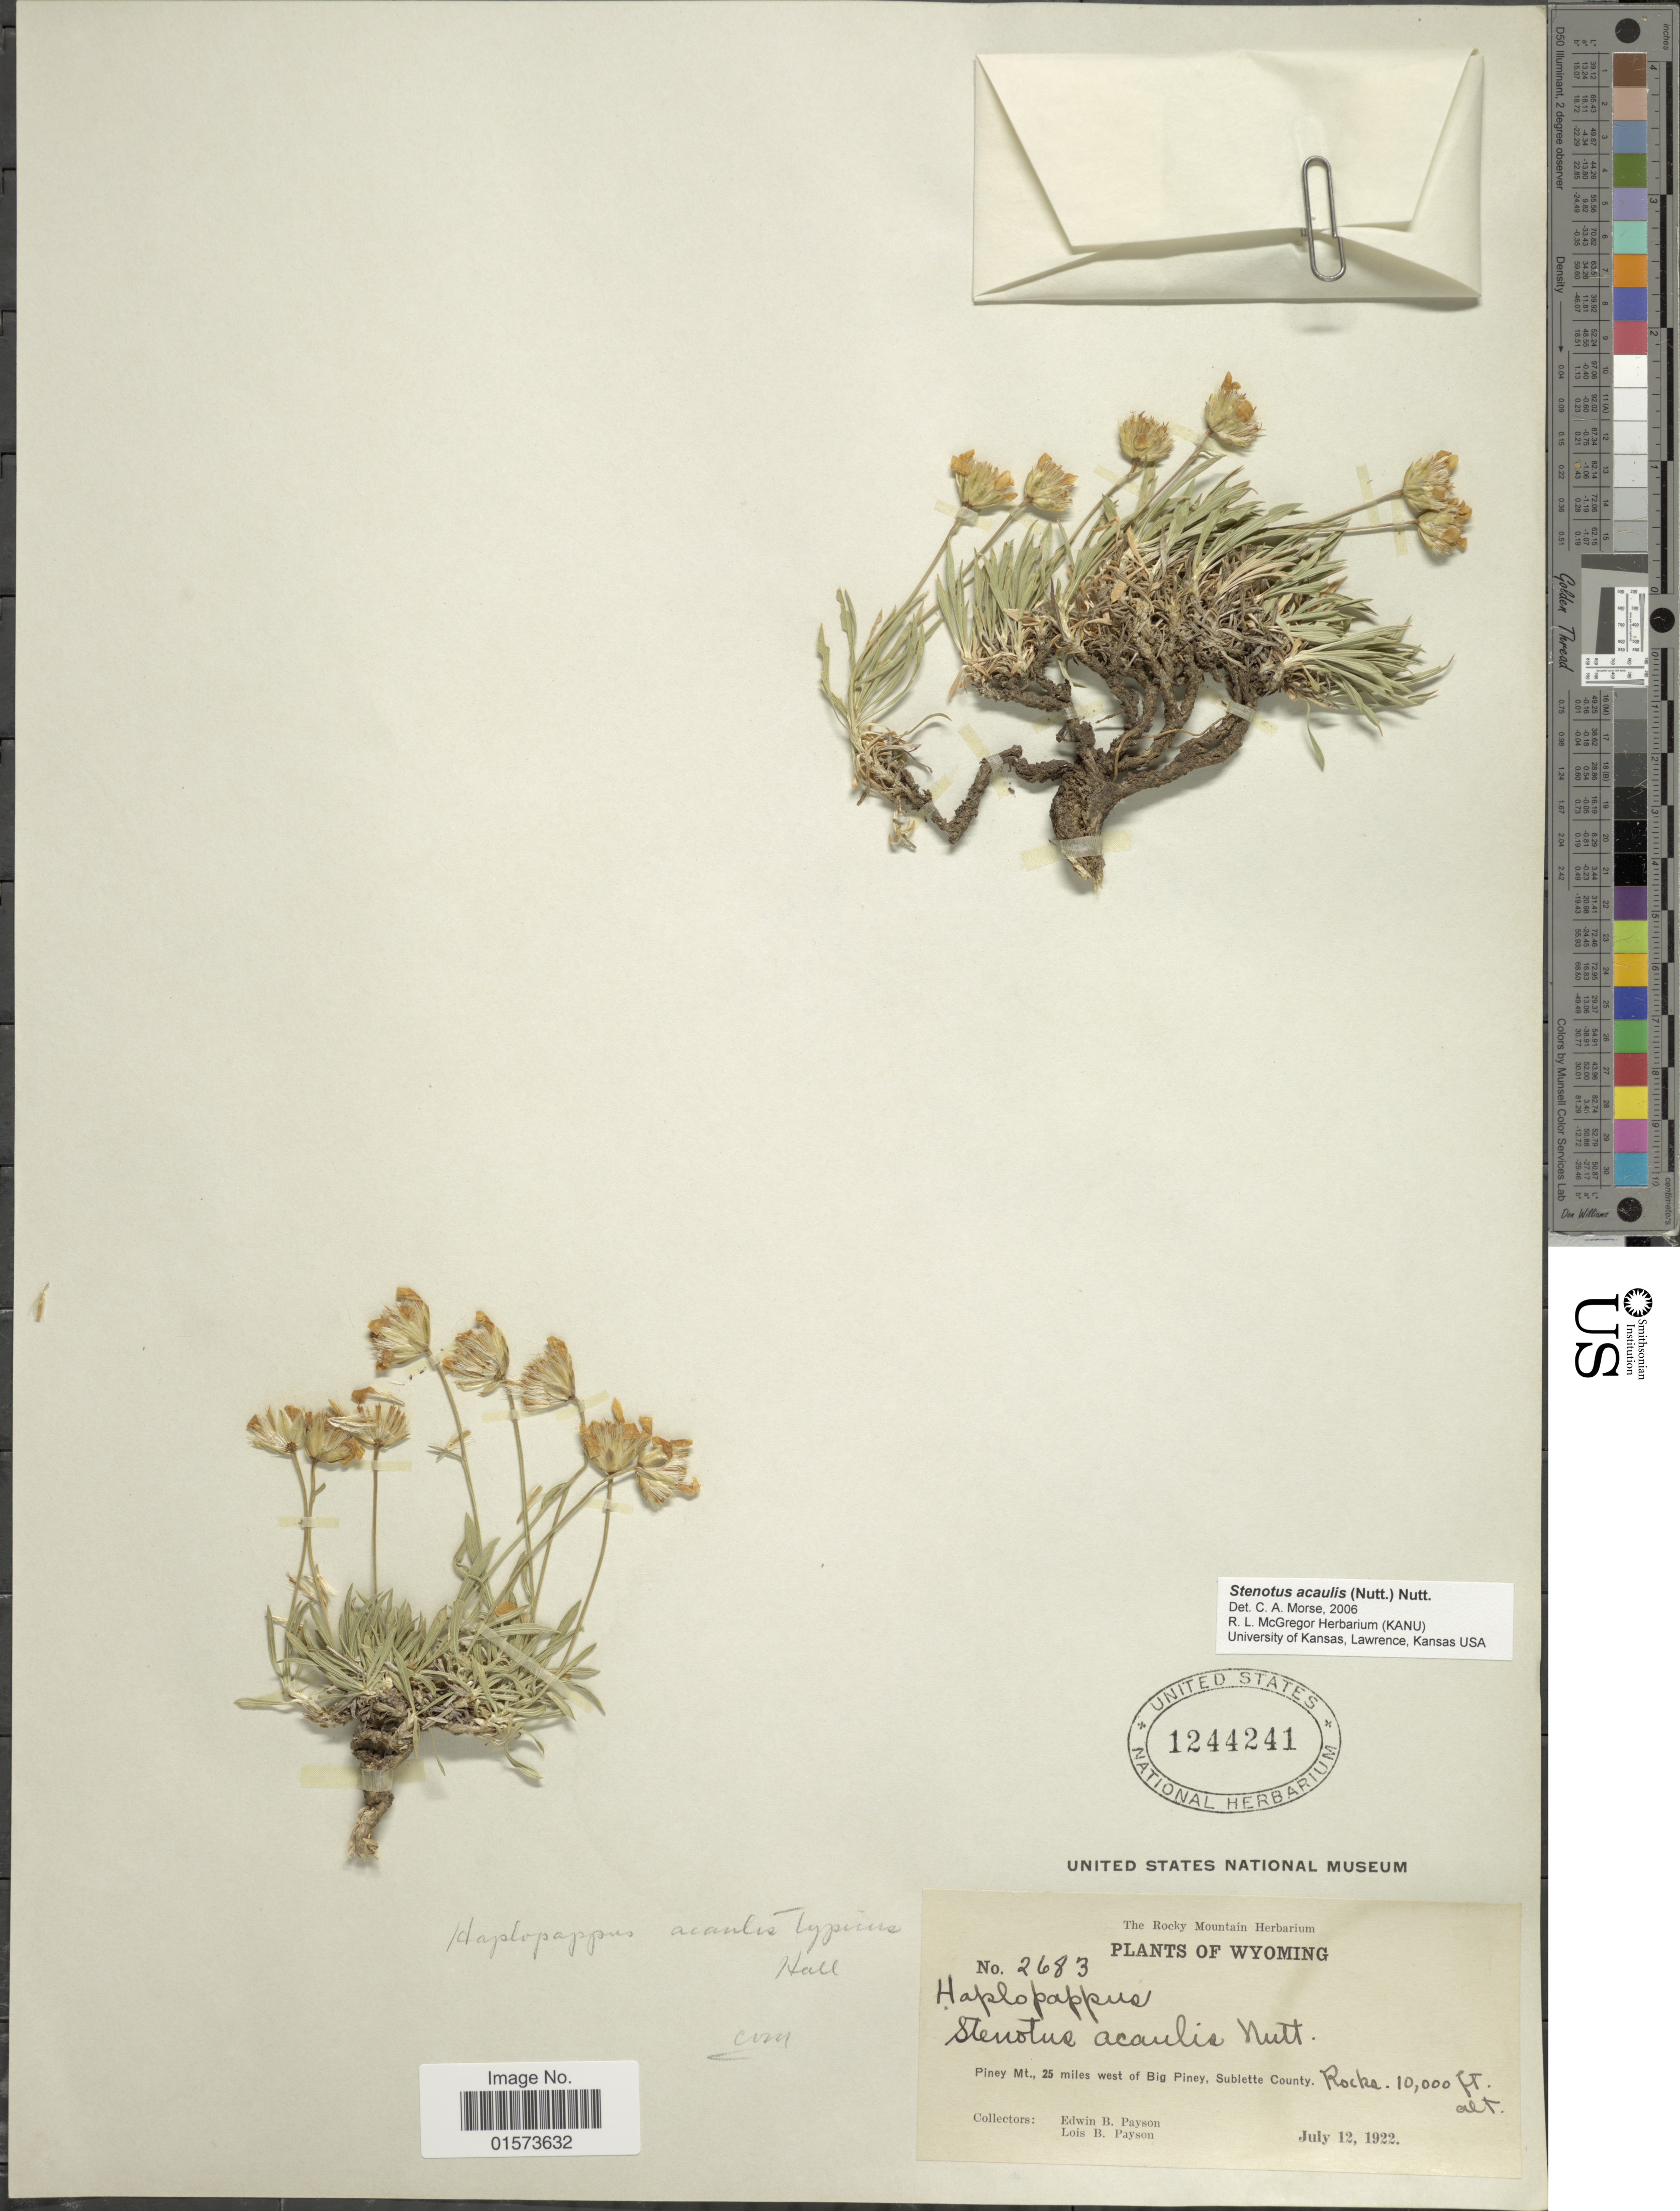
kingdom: Plantae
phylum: Tracheophyta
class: Magnoliopsida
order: Asterales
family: Asteraceae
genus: Stenotus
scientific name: Stenotus acaulis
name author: (Nutt.) Nutt.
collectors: E. B. Payson & L. Payson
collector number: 2683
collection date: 1922-07-12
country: United States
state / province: Wyoming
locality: Piney Mt., 25 miles west of Big Piney, Sublette County, Rocks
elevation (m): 3048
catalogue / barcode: US 1244241